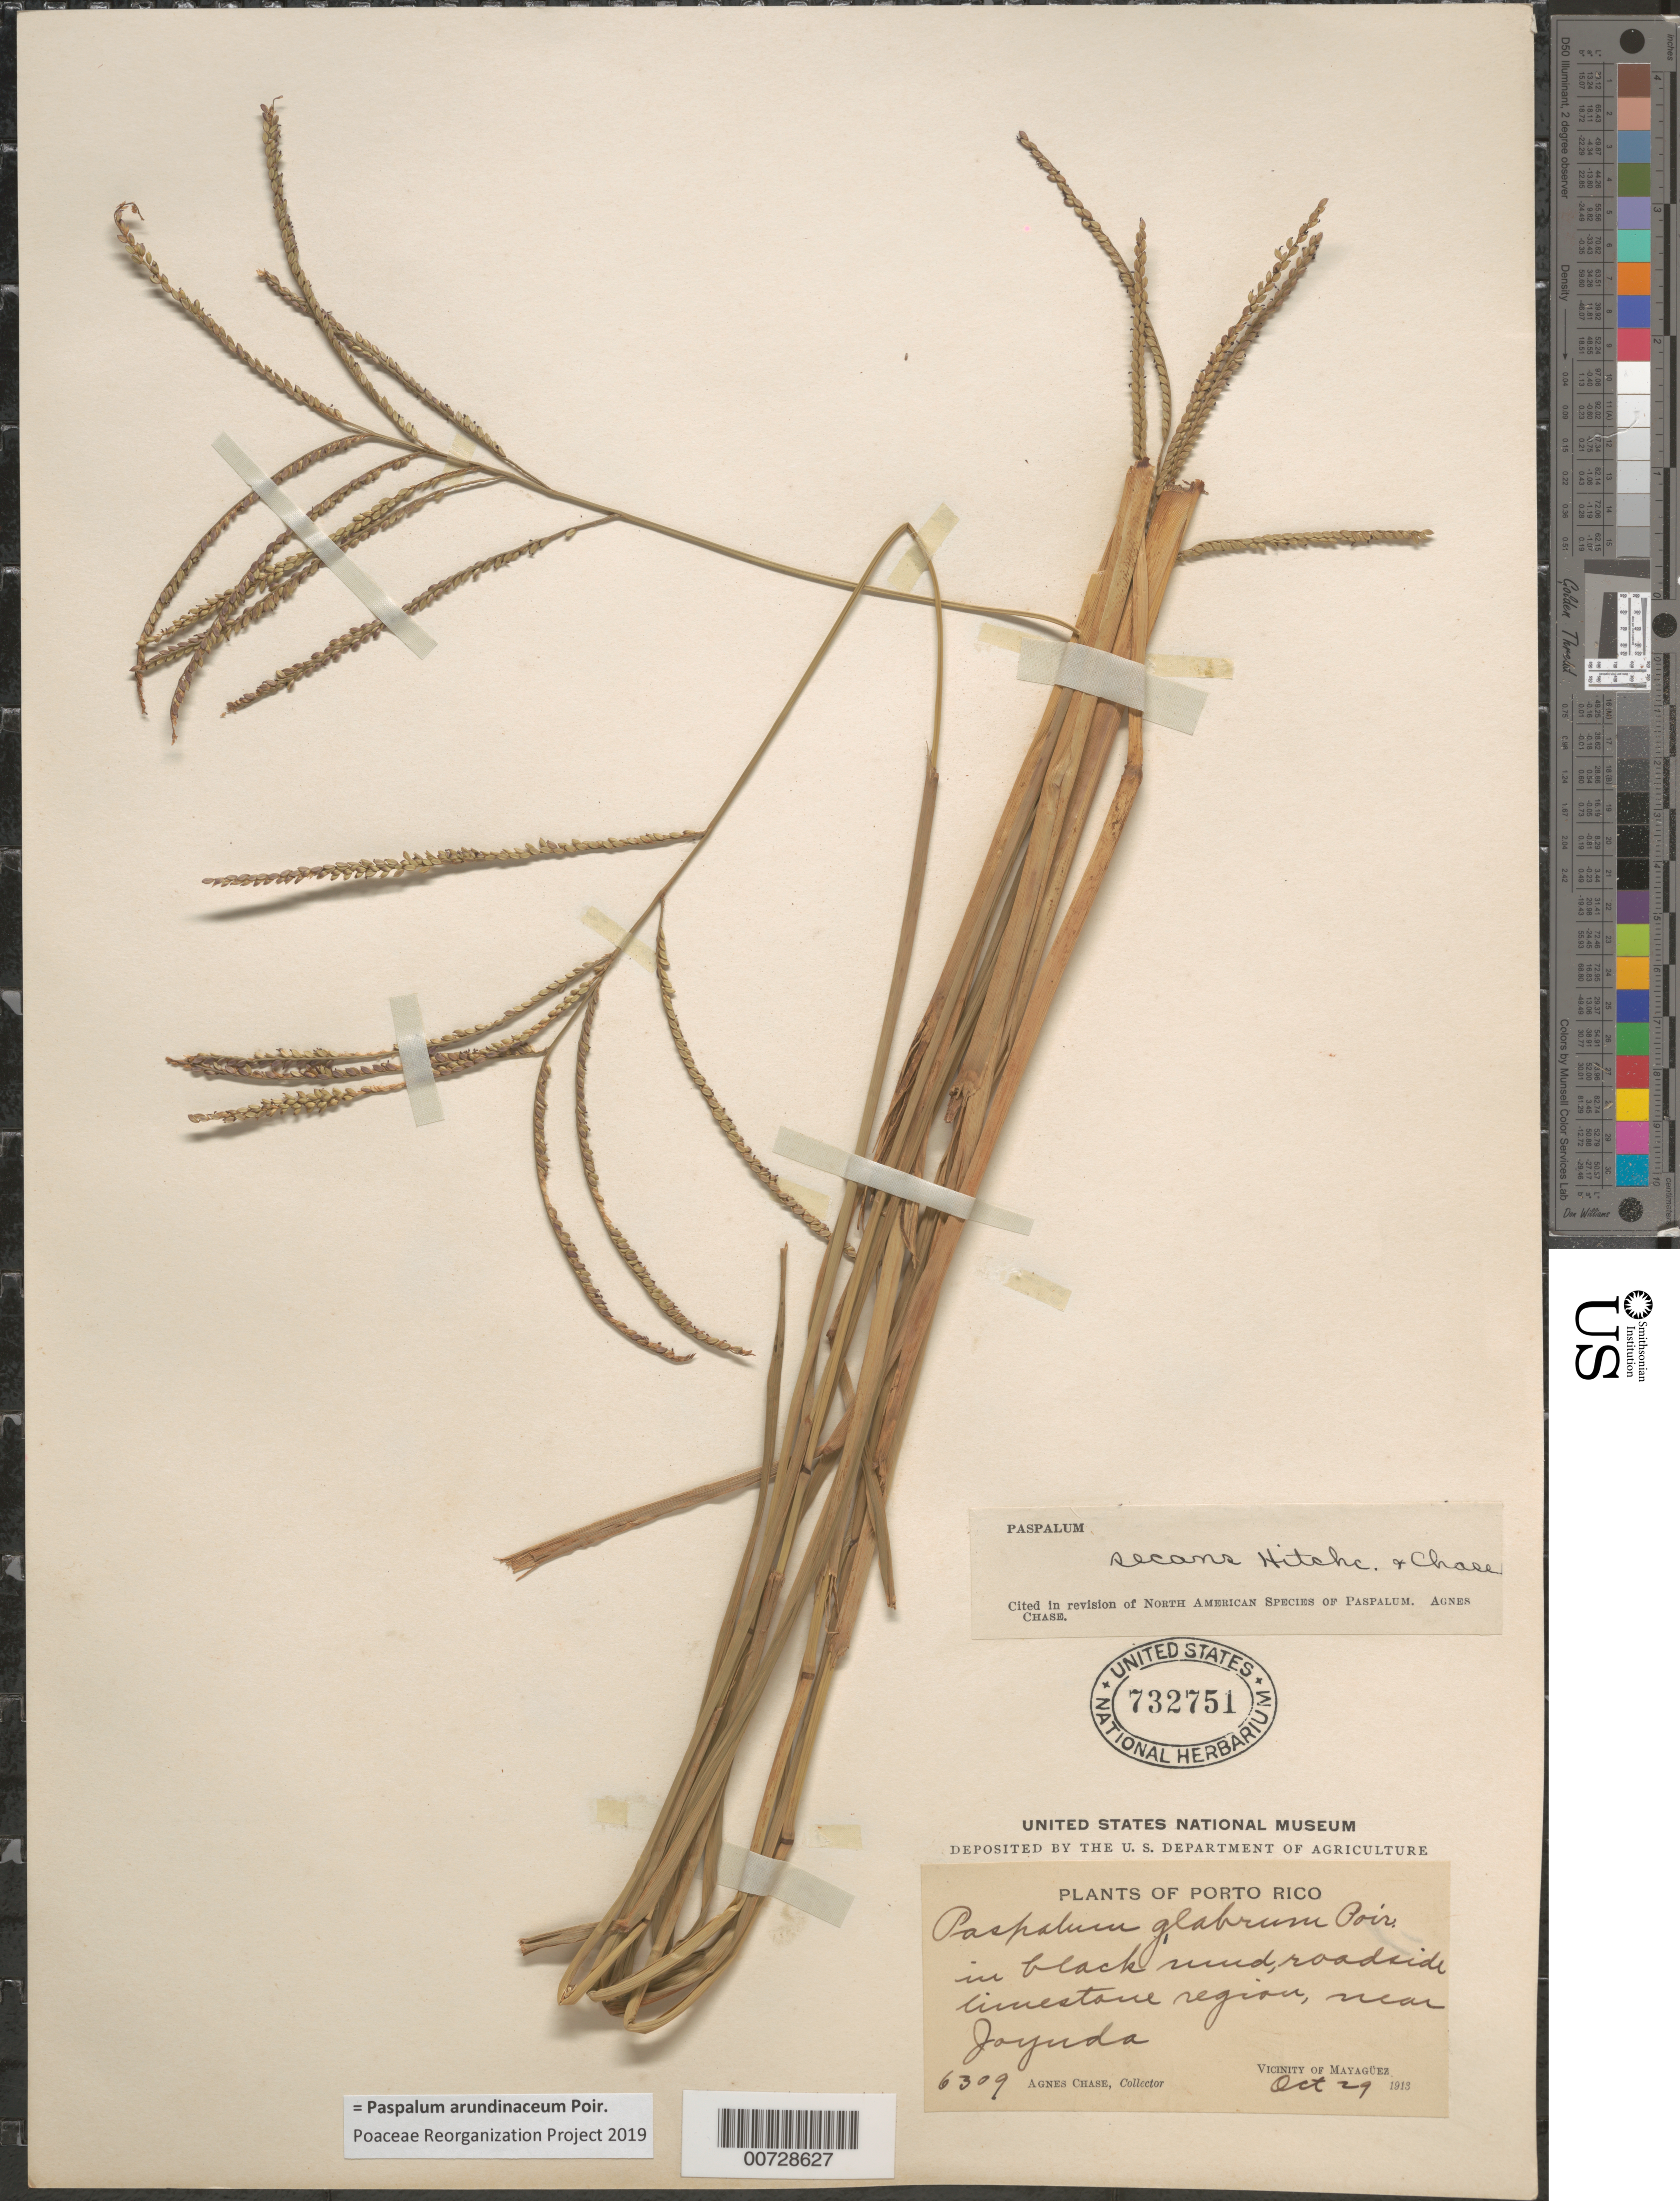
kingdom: Plantae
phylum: Tracheophyta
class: Liliopsida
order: Poales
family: Poaceae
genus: Paspalum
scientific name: Paspalum arundinaceum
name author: Poir.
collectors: A. Chase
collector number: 6309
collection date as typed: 29 Oct 1913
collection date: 1913-10-29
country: Puerto Rico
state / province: Mayagüez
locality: Joyuda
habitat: In black mud, roadside limestone region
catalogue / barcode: US 732751